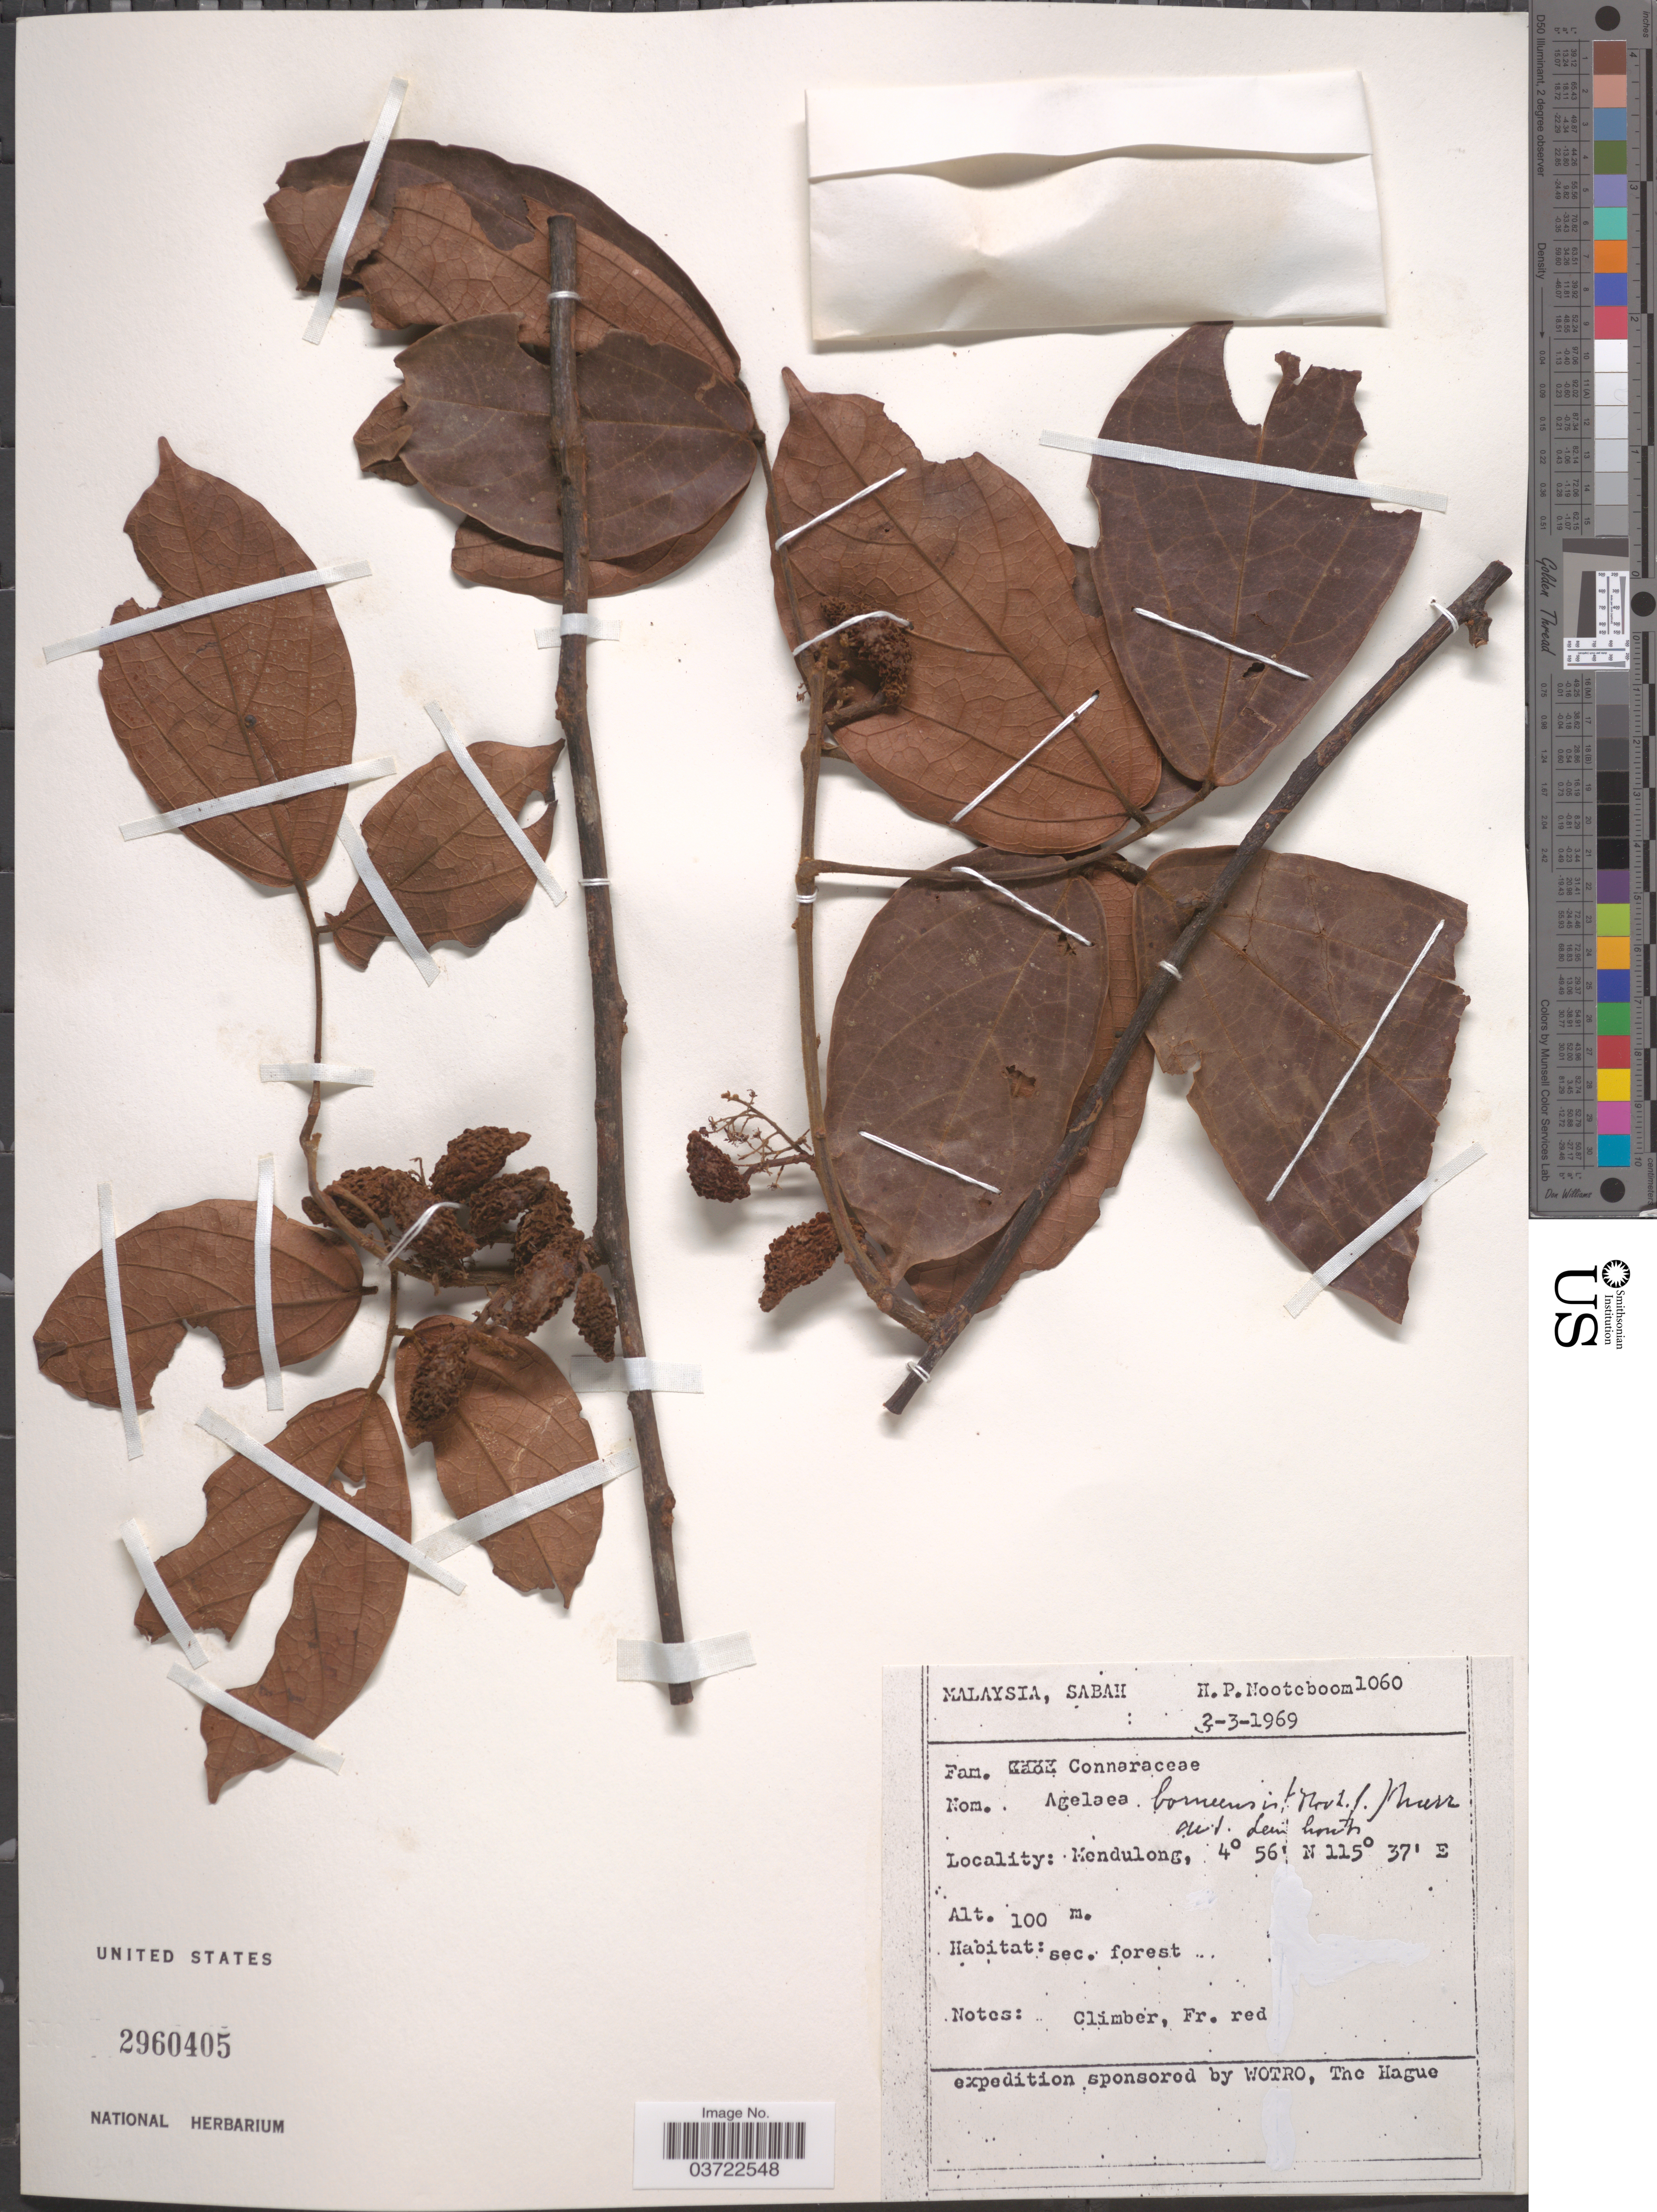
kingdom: Plantae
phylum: Tracheophyta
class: Magnoliopsida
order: Oxalidales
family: Connaraceae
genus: Agelaea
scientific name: Agelaea borneensis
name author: (Hook. f.) Merr.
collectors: H. P. Nooteboom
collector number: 1060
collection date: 1969-03-02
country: Malaysia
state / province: Sabah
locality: Mendulong.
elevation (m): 100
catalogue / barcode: US 2960405